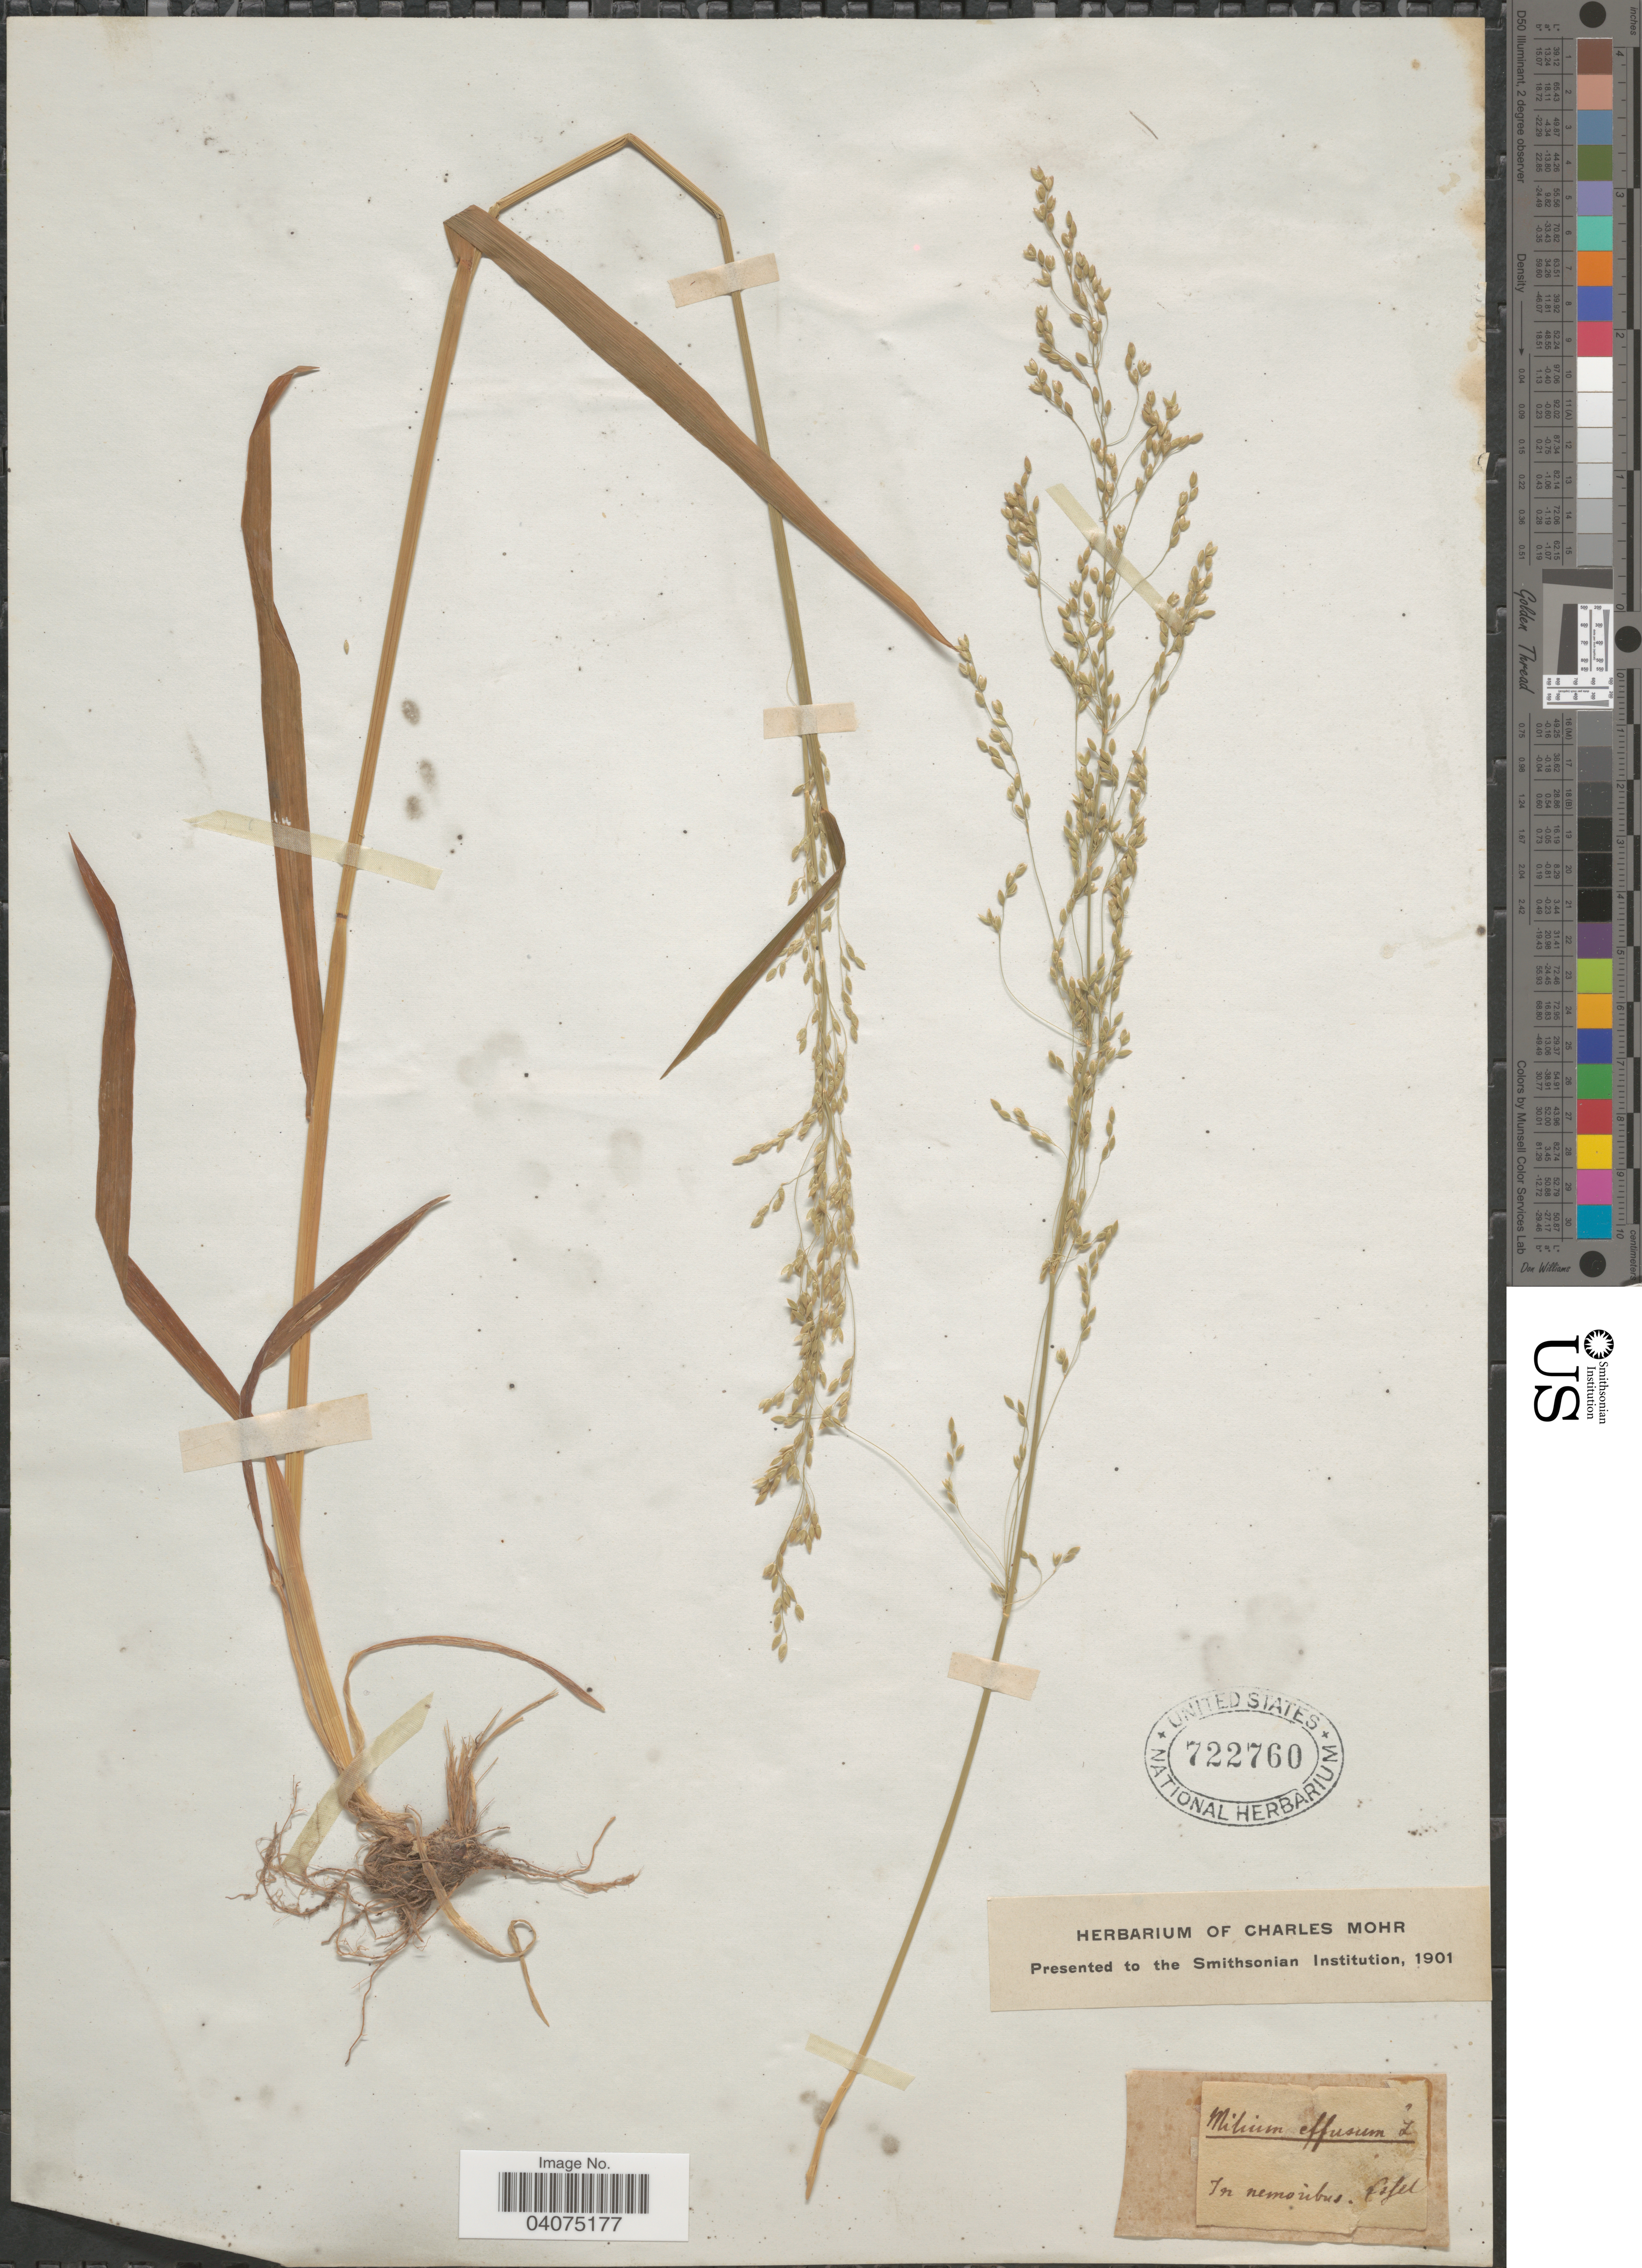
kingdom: Plantae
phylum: Tracheophyta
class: Liliopsida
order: Poales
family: Poaceae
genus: Milium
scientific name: Milium effusum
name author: L.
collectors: ex herb. Charles Mohr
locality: In nemoribus. Eifel.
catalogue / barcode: US 722760